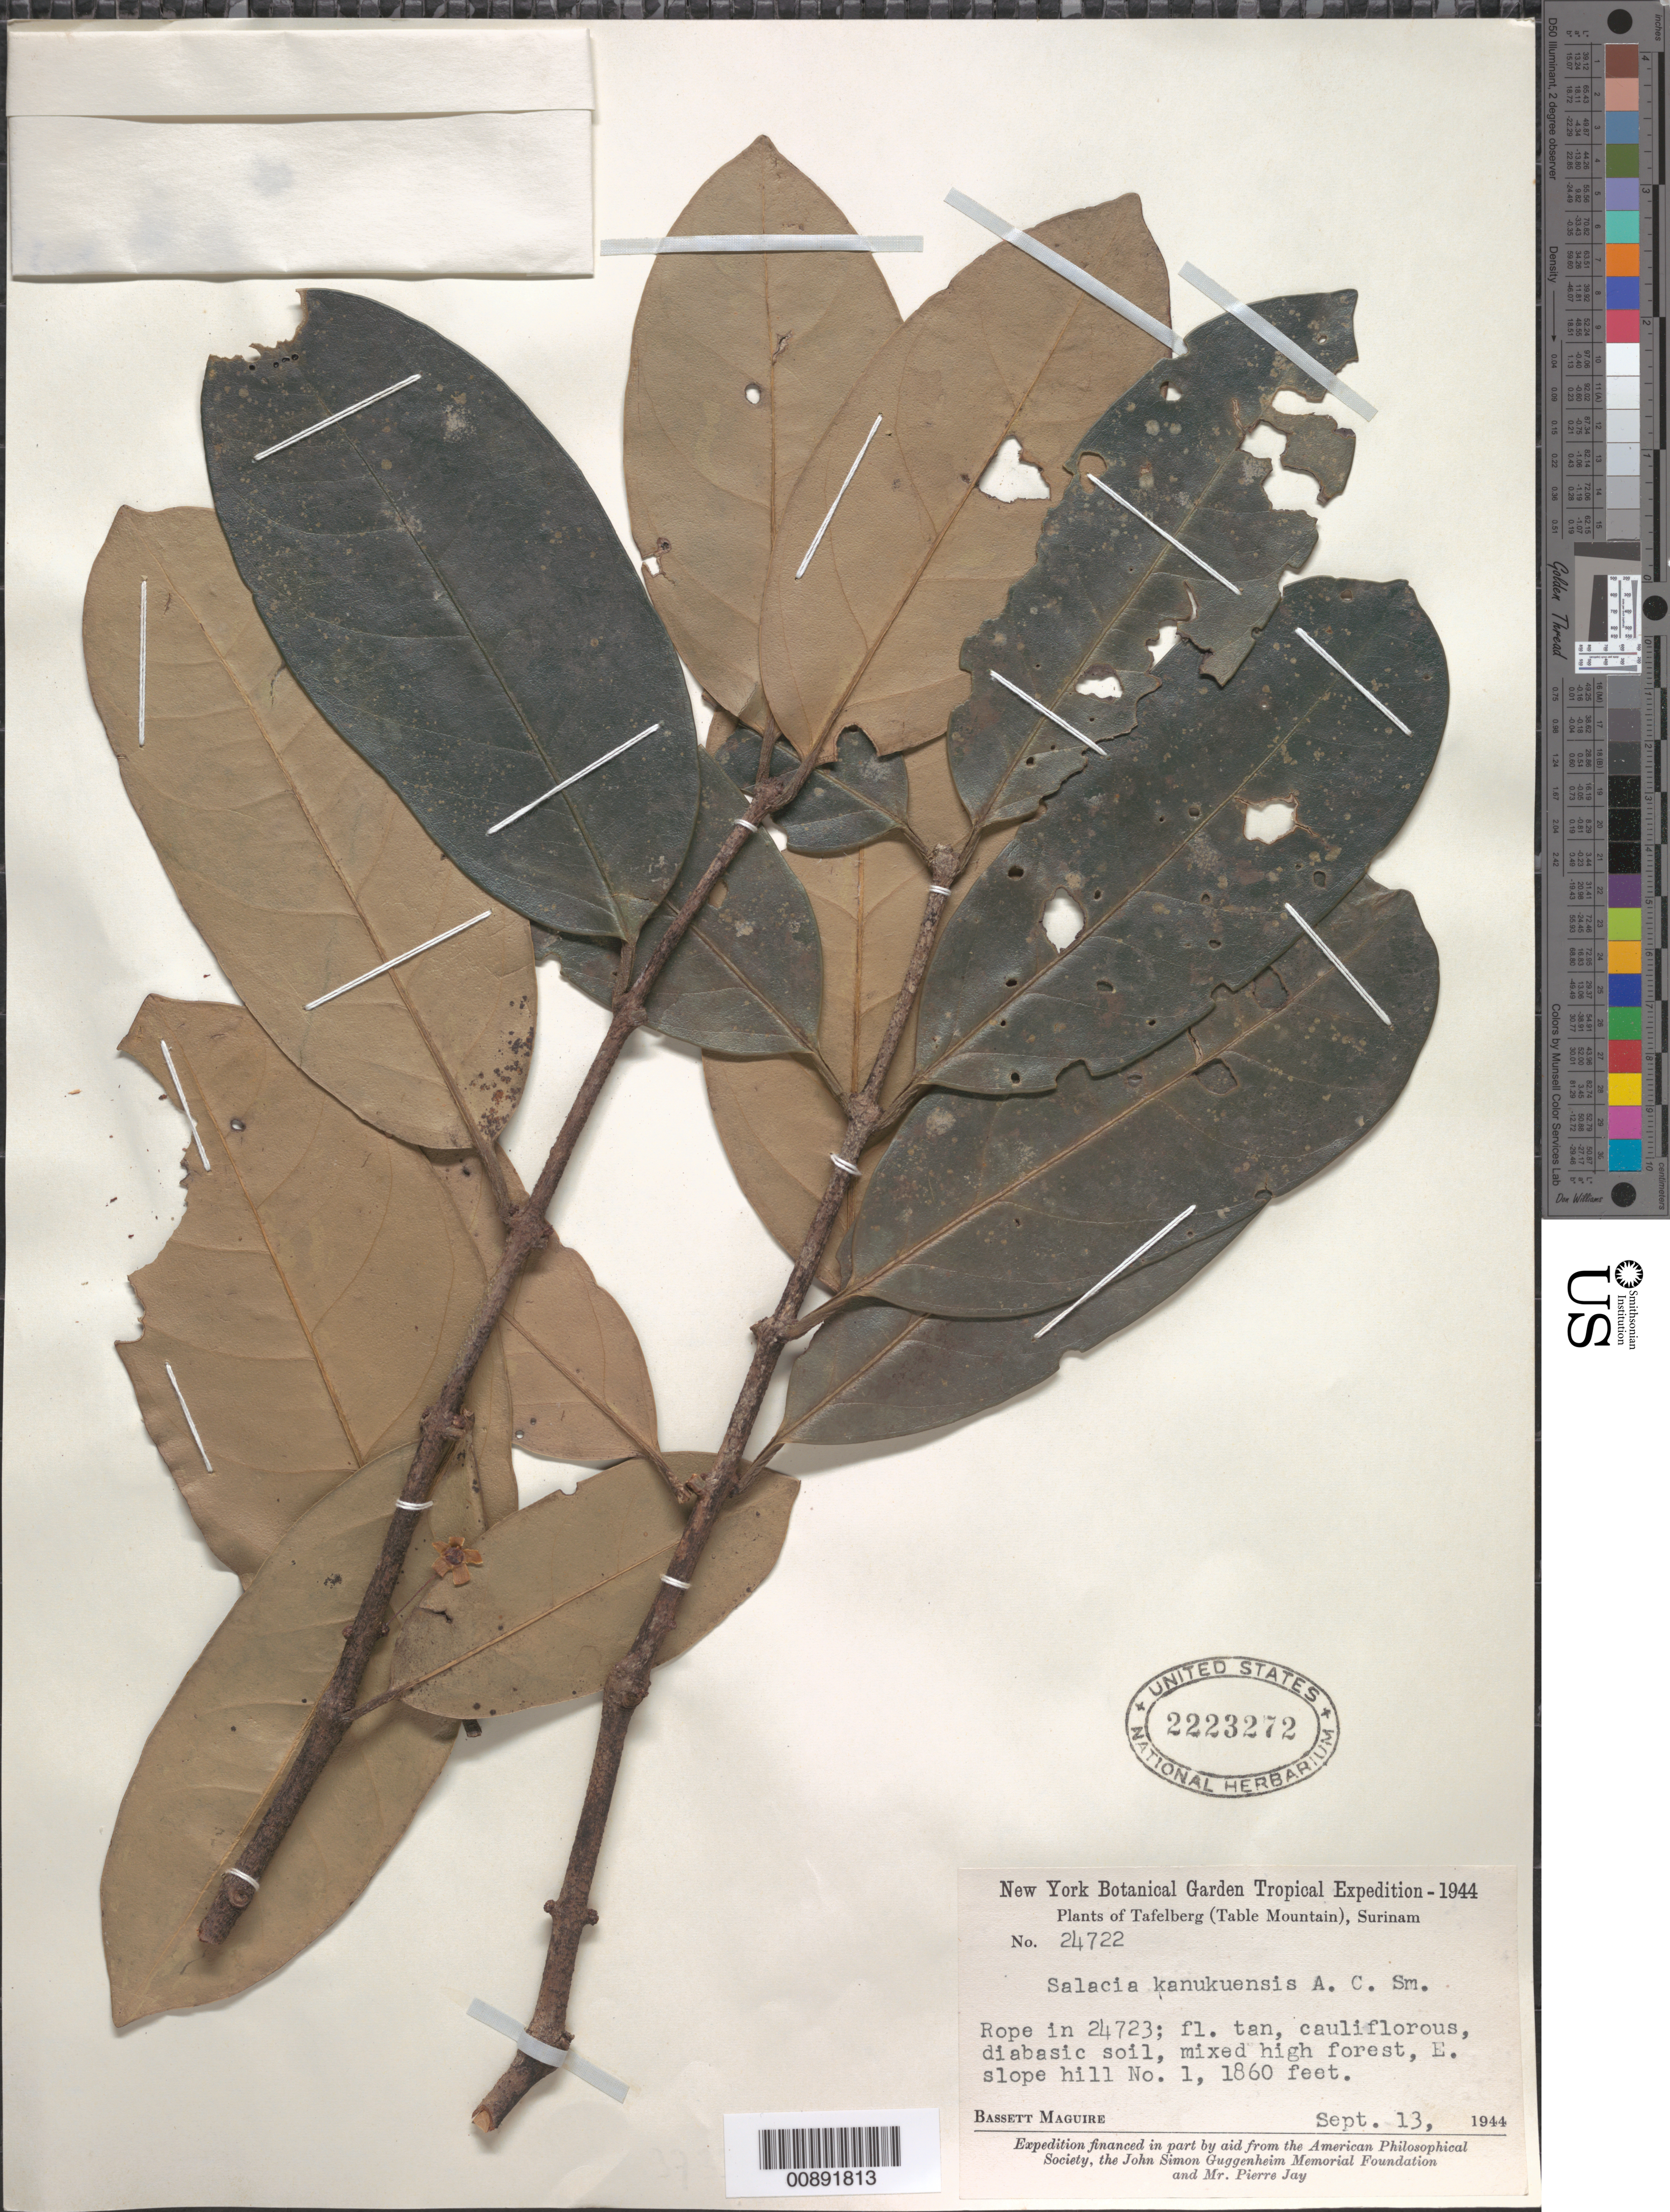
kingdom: Plantae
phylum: Tracheophyta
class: Magnoliopsida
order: Celastrales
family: Celastraceae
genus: Salacia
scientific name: Salacia kanukuensis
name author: A.C. Sm.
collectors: B. Maguire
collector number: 24722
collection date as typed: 13-Sep-44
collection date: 1944-09-13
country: Suriname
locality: Tafelberg (Table Mountain), Hill no. 1, East slope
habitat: Diabasic soil, mixed high forest; in 24723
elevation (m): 567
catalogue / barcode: US 2223272